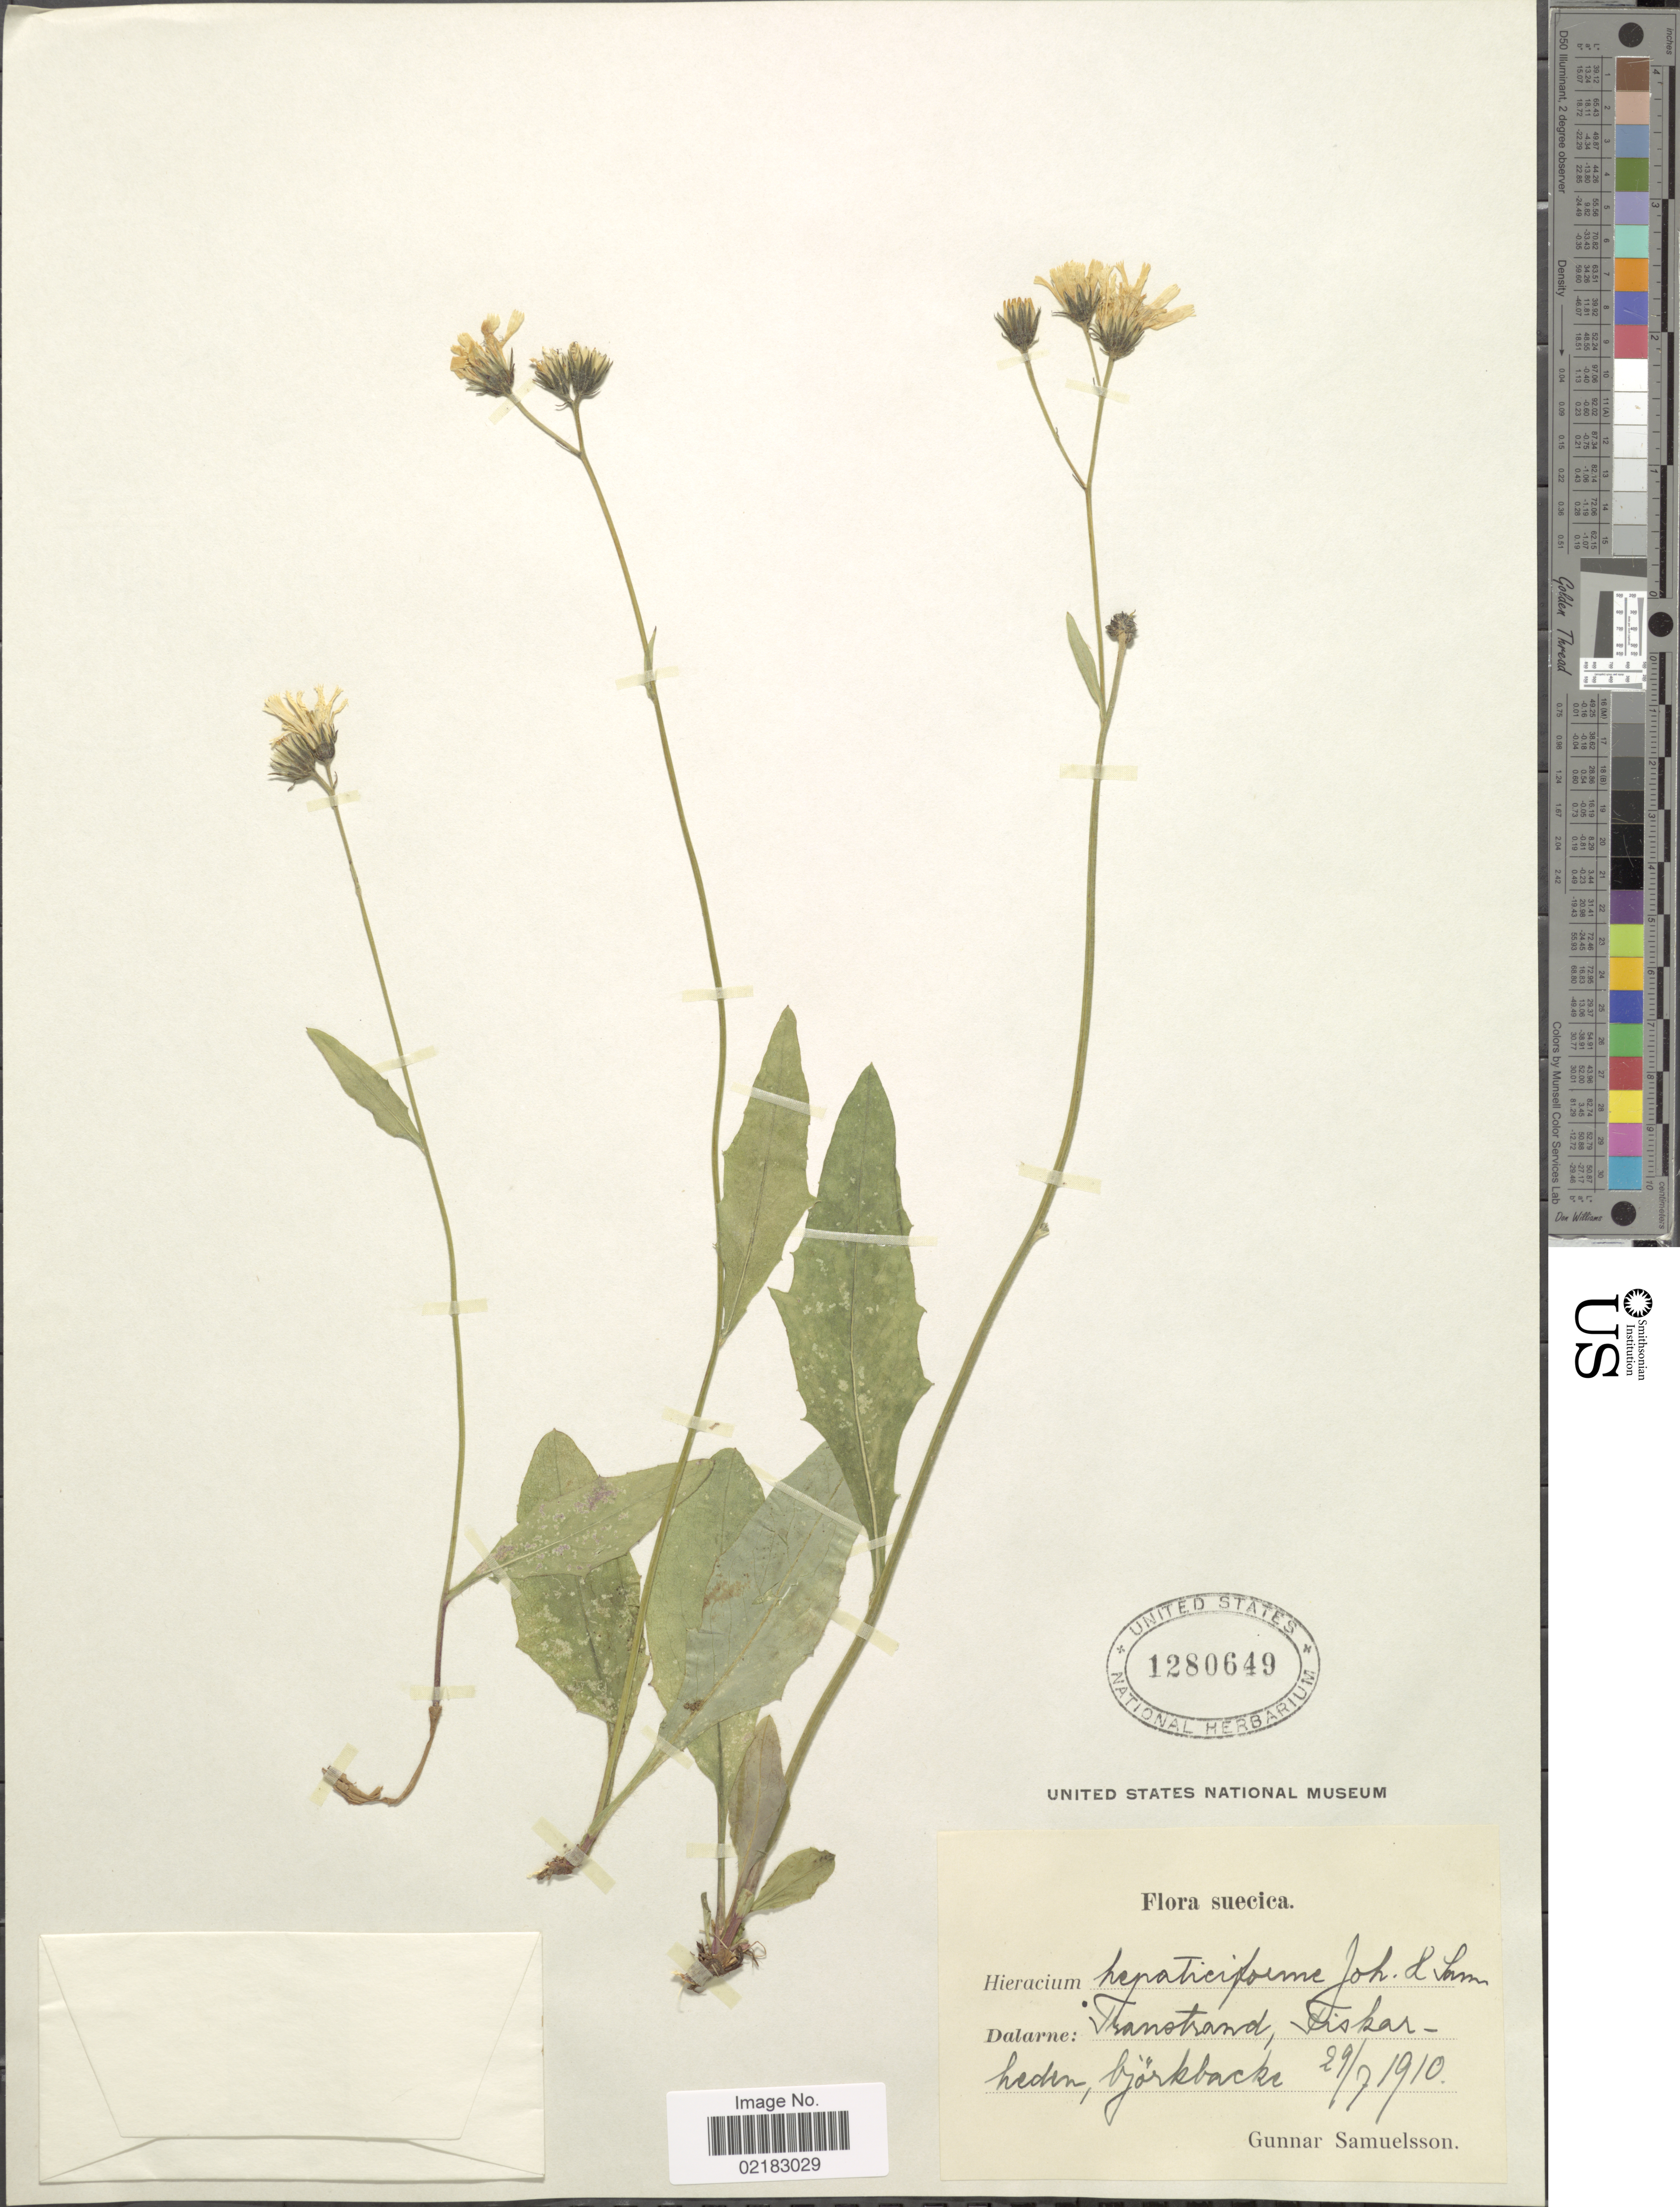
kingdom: Plantae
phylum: Tracheophyta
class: Magnoliopsida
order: Asterales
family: Asteraceae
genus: Hieracium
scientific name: Hieracium hepaticiforme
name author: Johanss. & Sam.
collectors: G. Samuelsson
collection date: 1910-07-29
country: Sweden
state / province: Dalarna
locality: Dalarne: Transtrand, Tiskarheden, bjorkbacke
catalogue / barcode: US 1280649